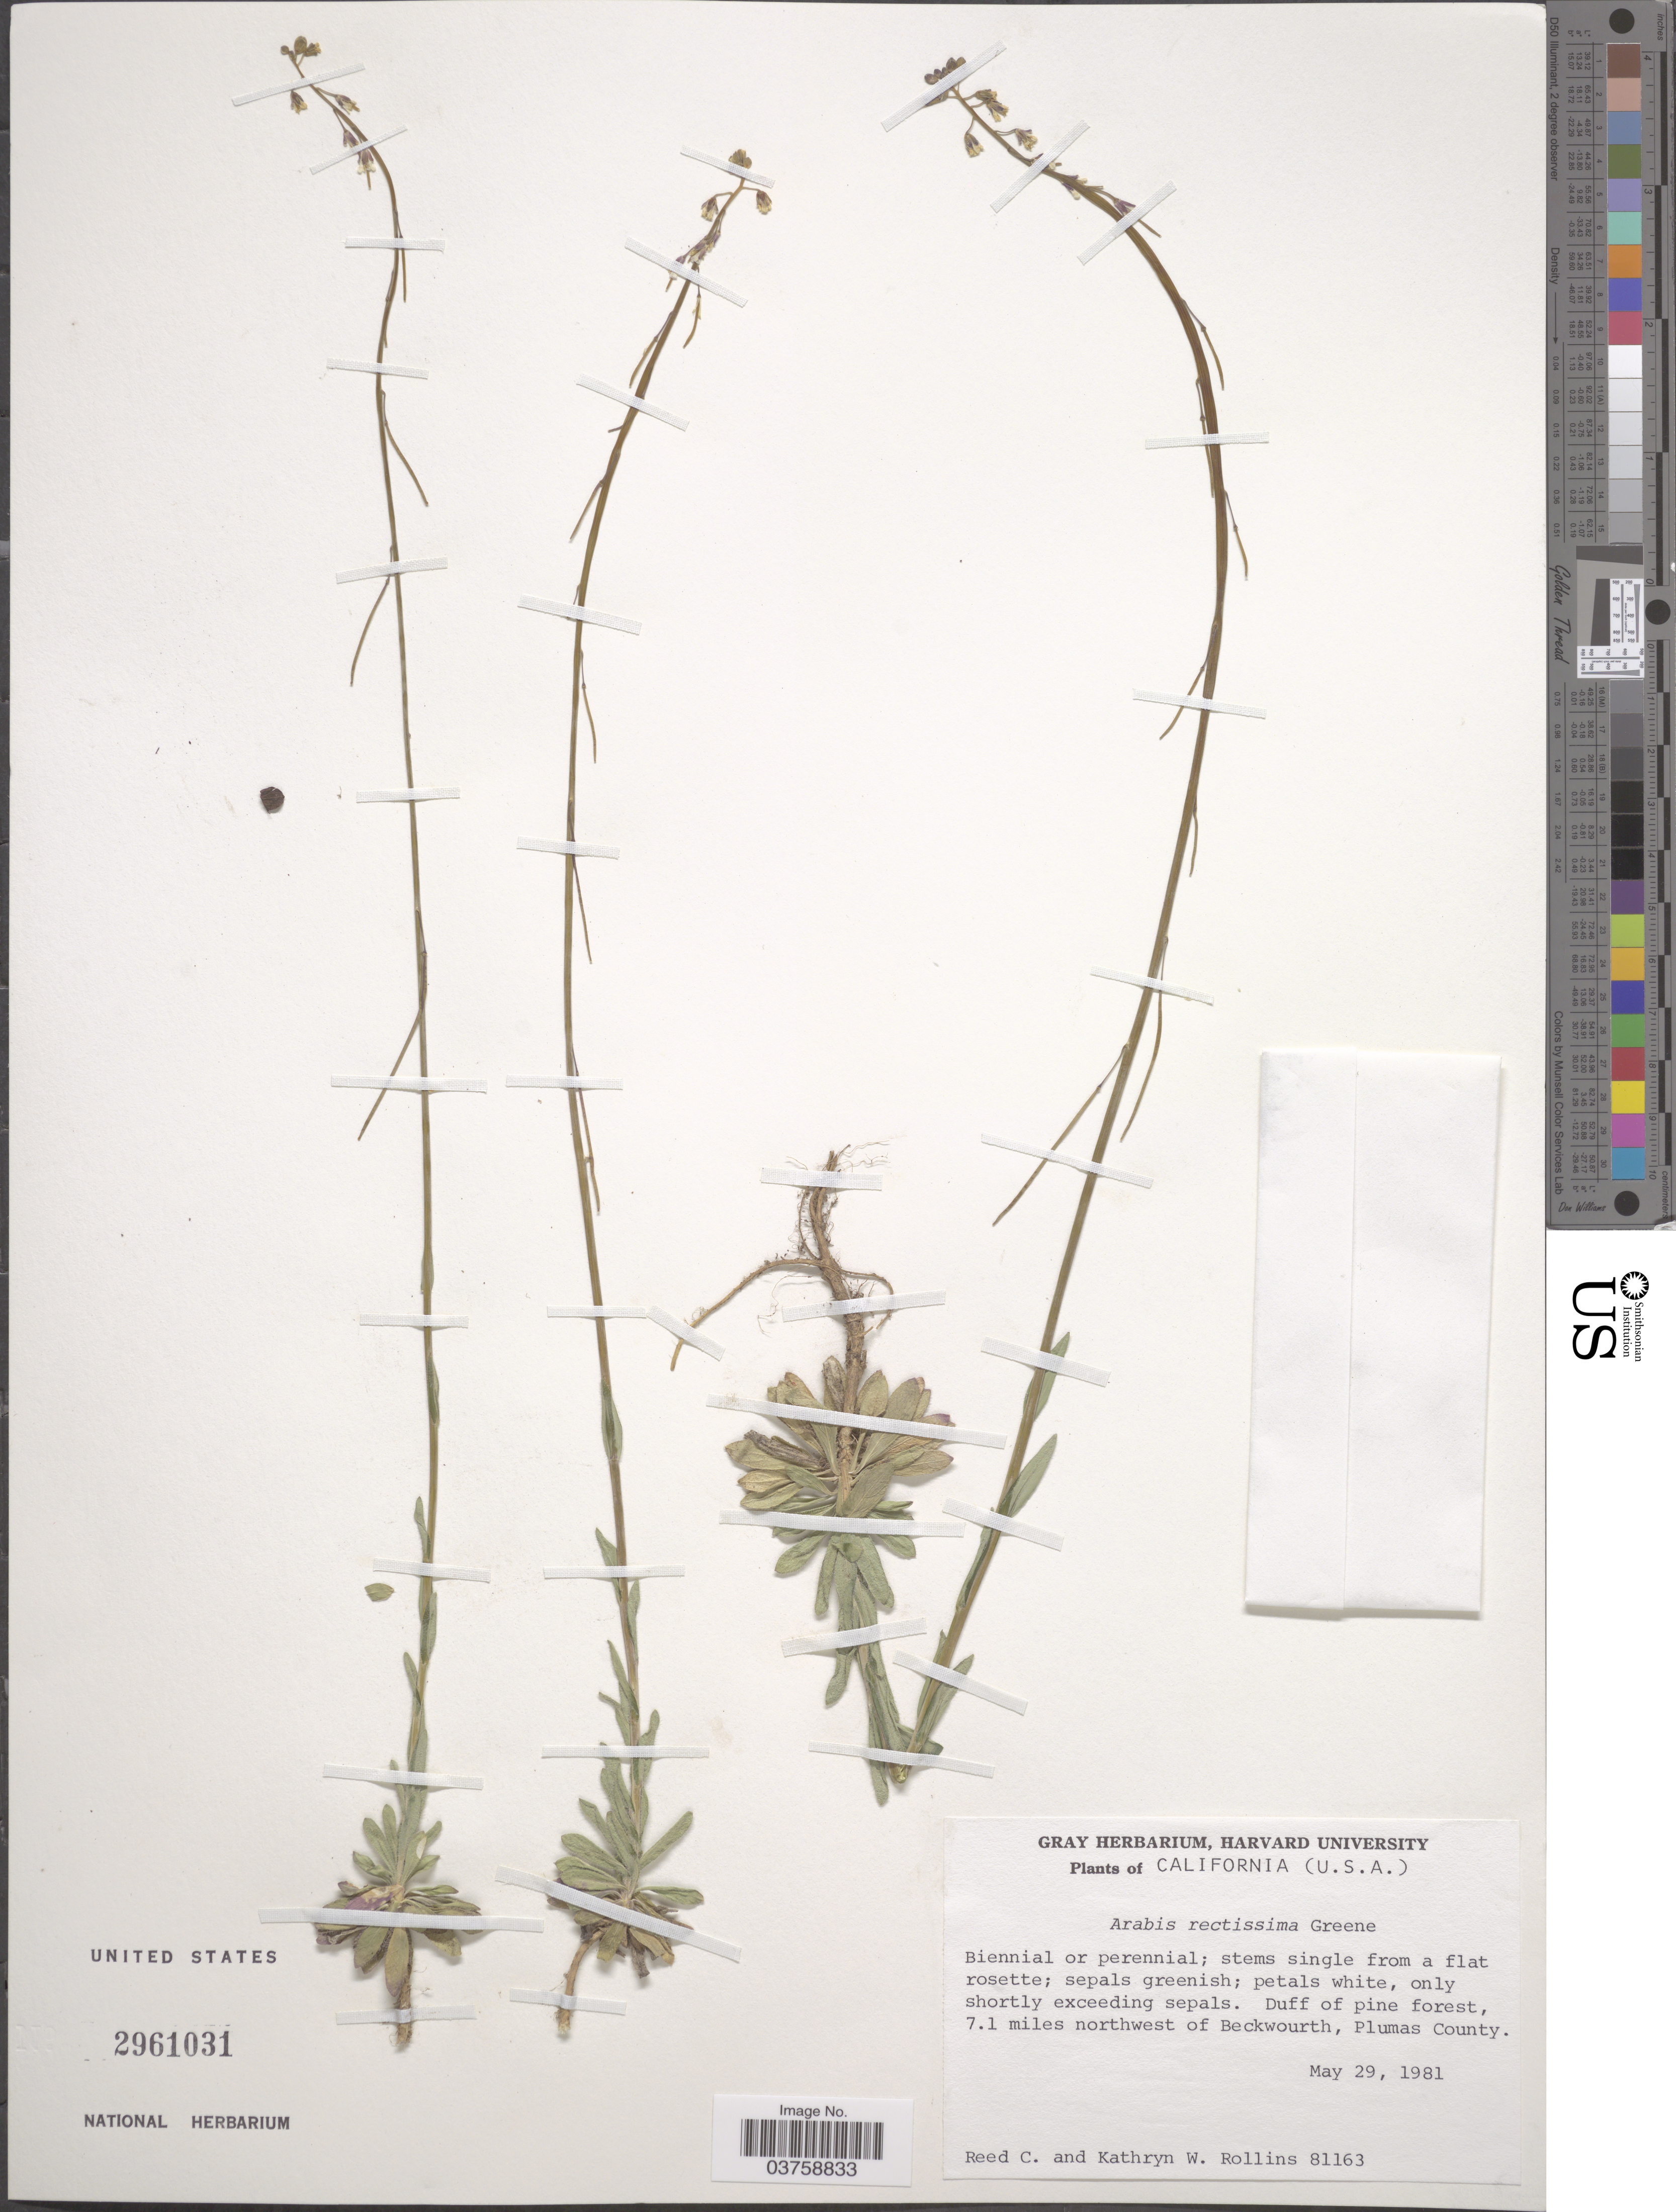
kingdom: Plantae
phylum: Tracheophyta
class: Magnoliopsida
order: Brassicales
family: Brassicaceae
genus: Arabis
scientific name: Arabis rectissima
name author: Greene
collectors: R. C. Rollins & K. W. Rollins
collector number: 81163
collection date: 1981-05-29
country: United States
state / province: California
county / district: Plumas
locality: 7.1 miles northwest of Beckwourth, Plumas County.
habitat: duff of pine forest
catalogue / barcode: US 2961031